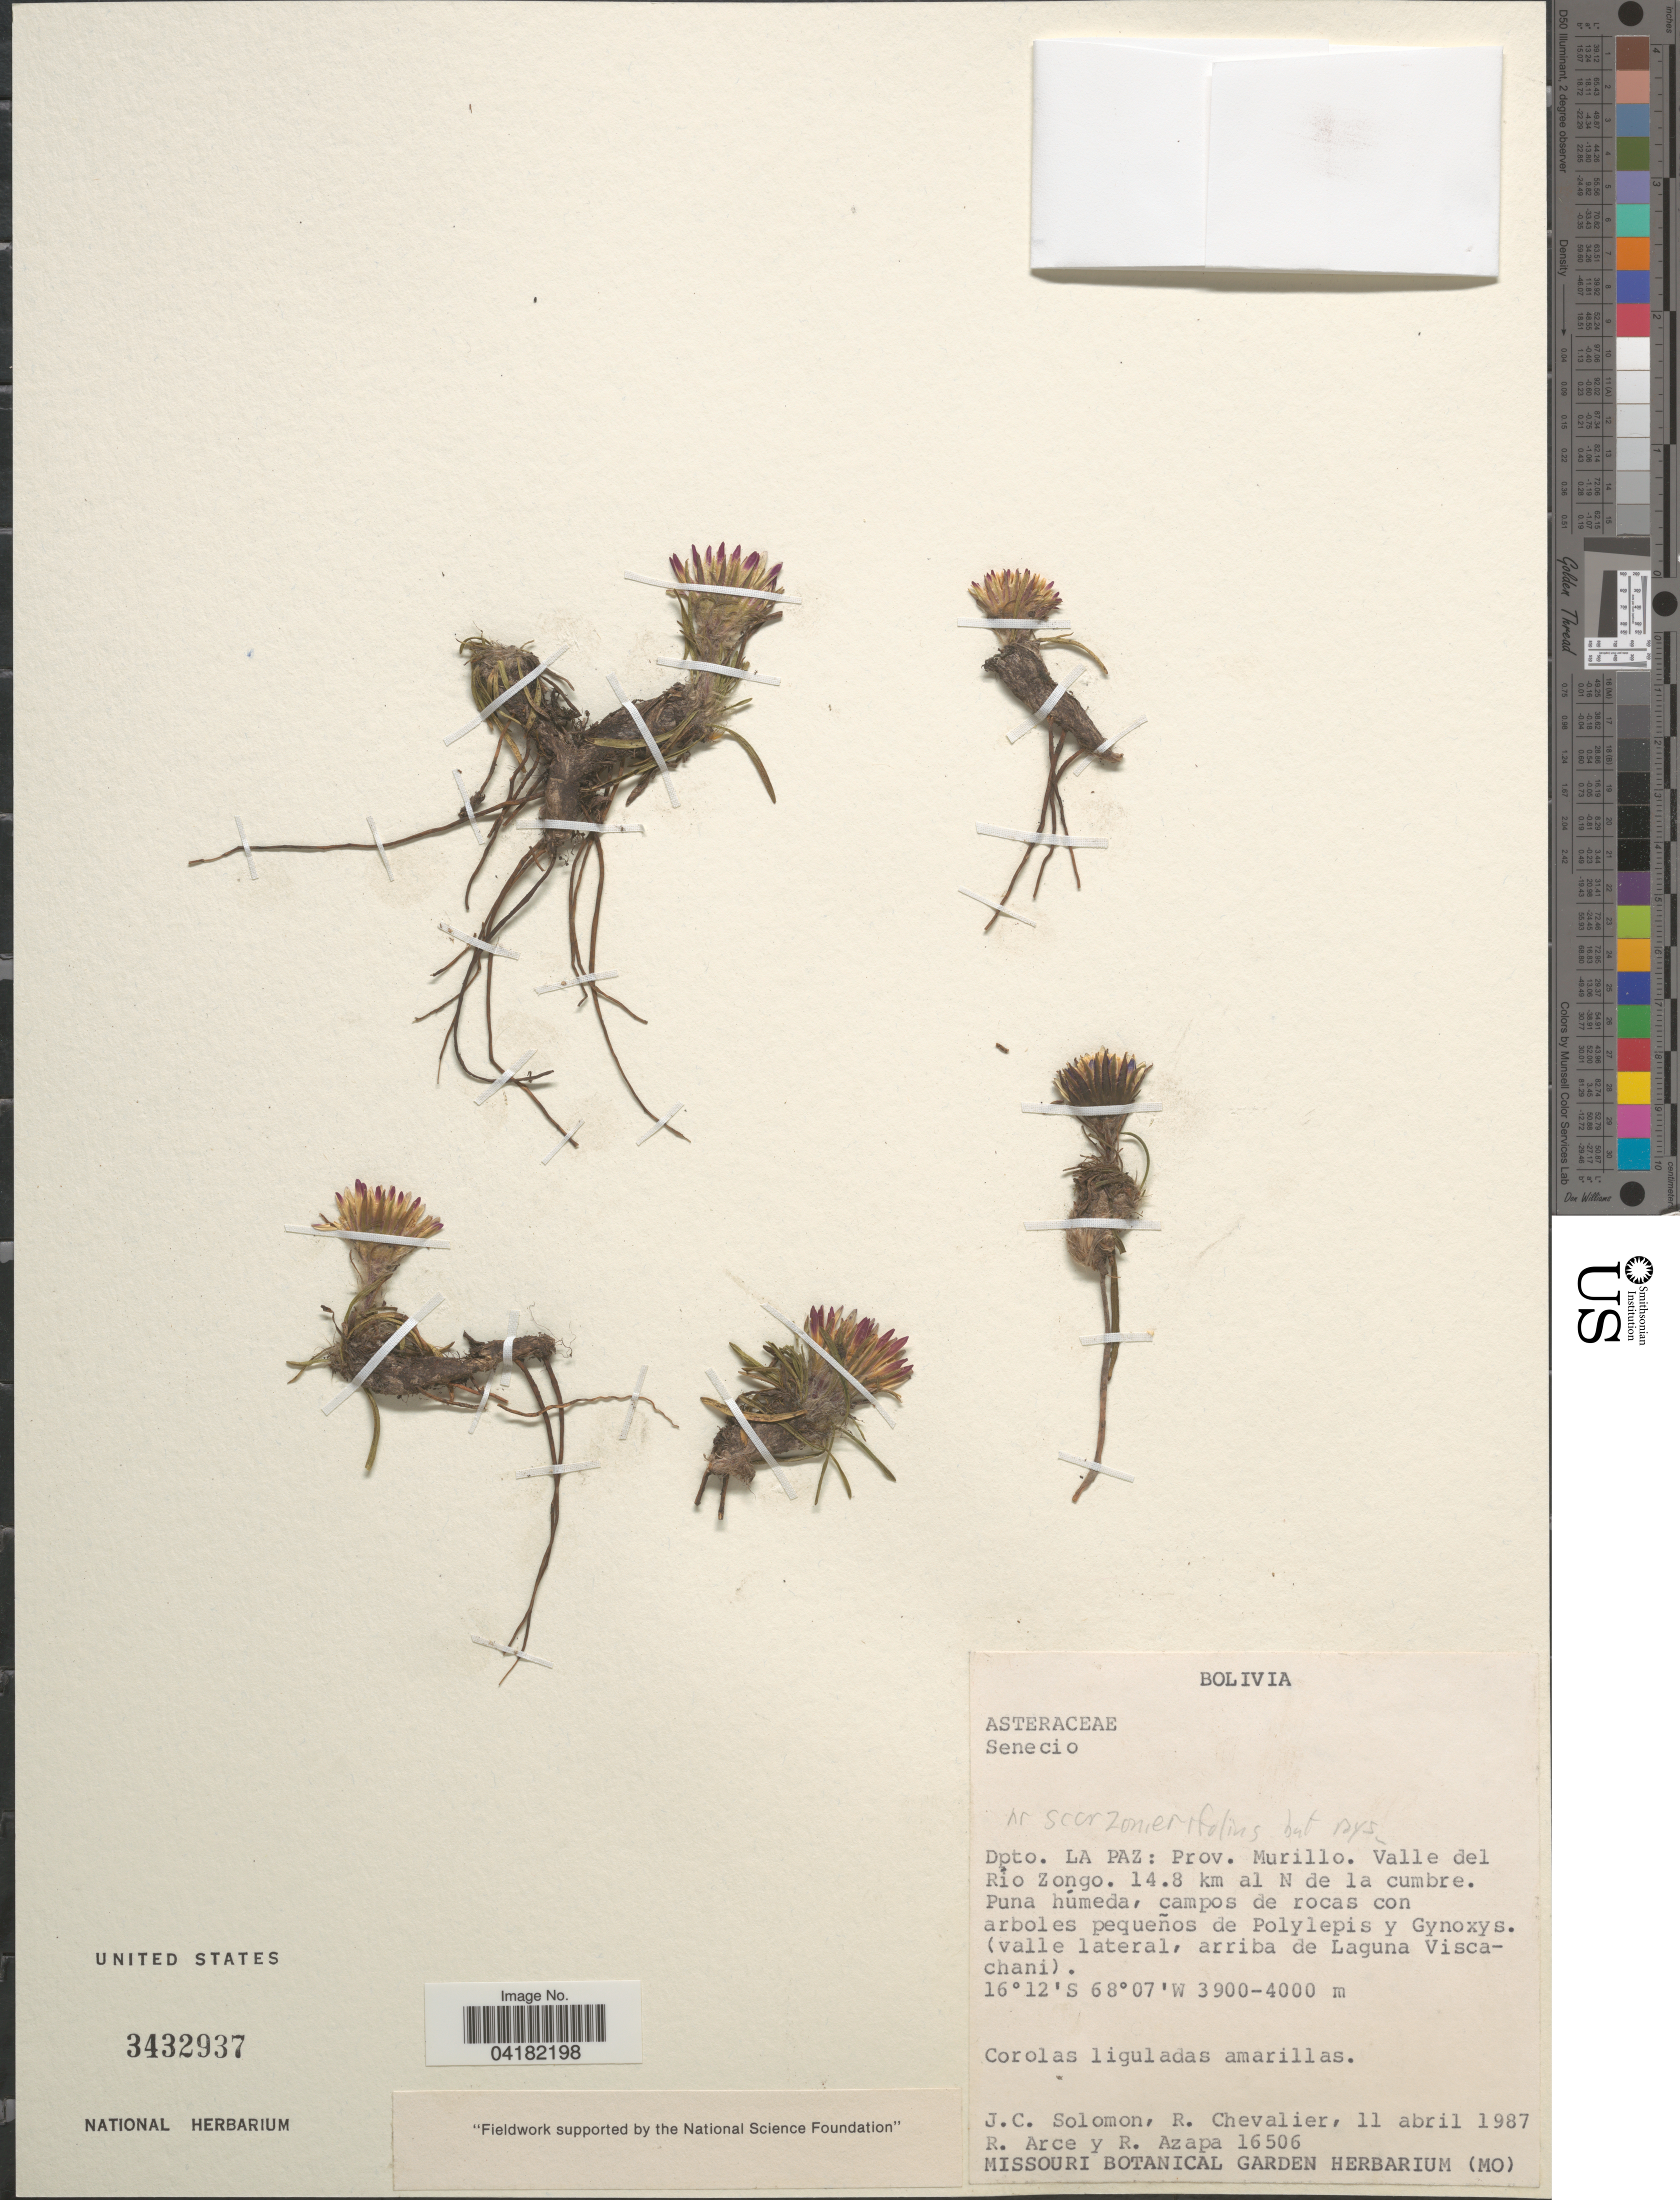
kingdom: Plantae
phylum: Tracheophyta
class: Magnoliopsida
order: Asterales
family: Asteraceae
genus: Senecio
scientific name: Senecio sp.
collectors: J. C. Solomon, R. C. Chevalier, R. Arce & R. Azapa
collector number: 16506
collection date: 1987-04-11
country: Bolivia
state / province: La Paz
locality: Dpto. La Paz: Prov. Murillo. Valle del Río Zongo. 14.8 km al N de la cumbre.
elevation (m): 3900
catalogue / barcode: US 3432937